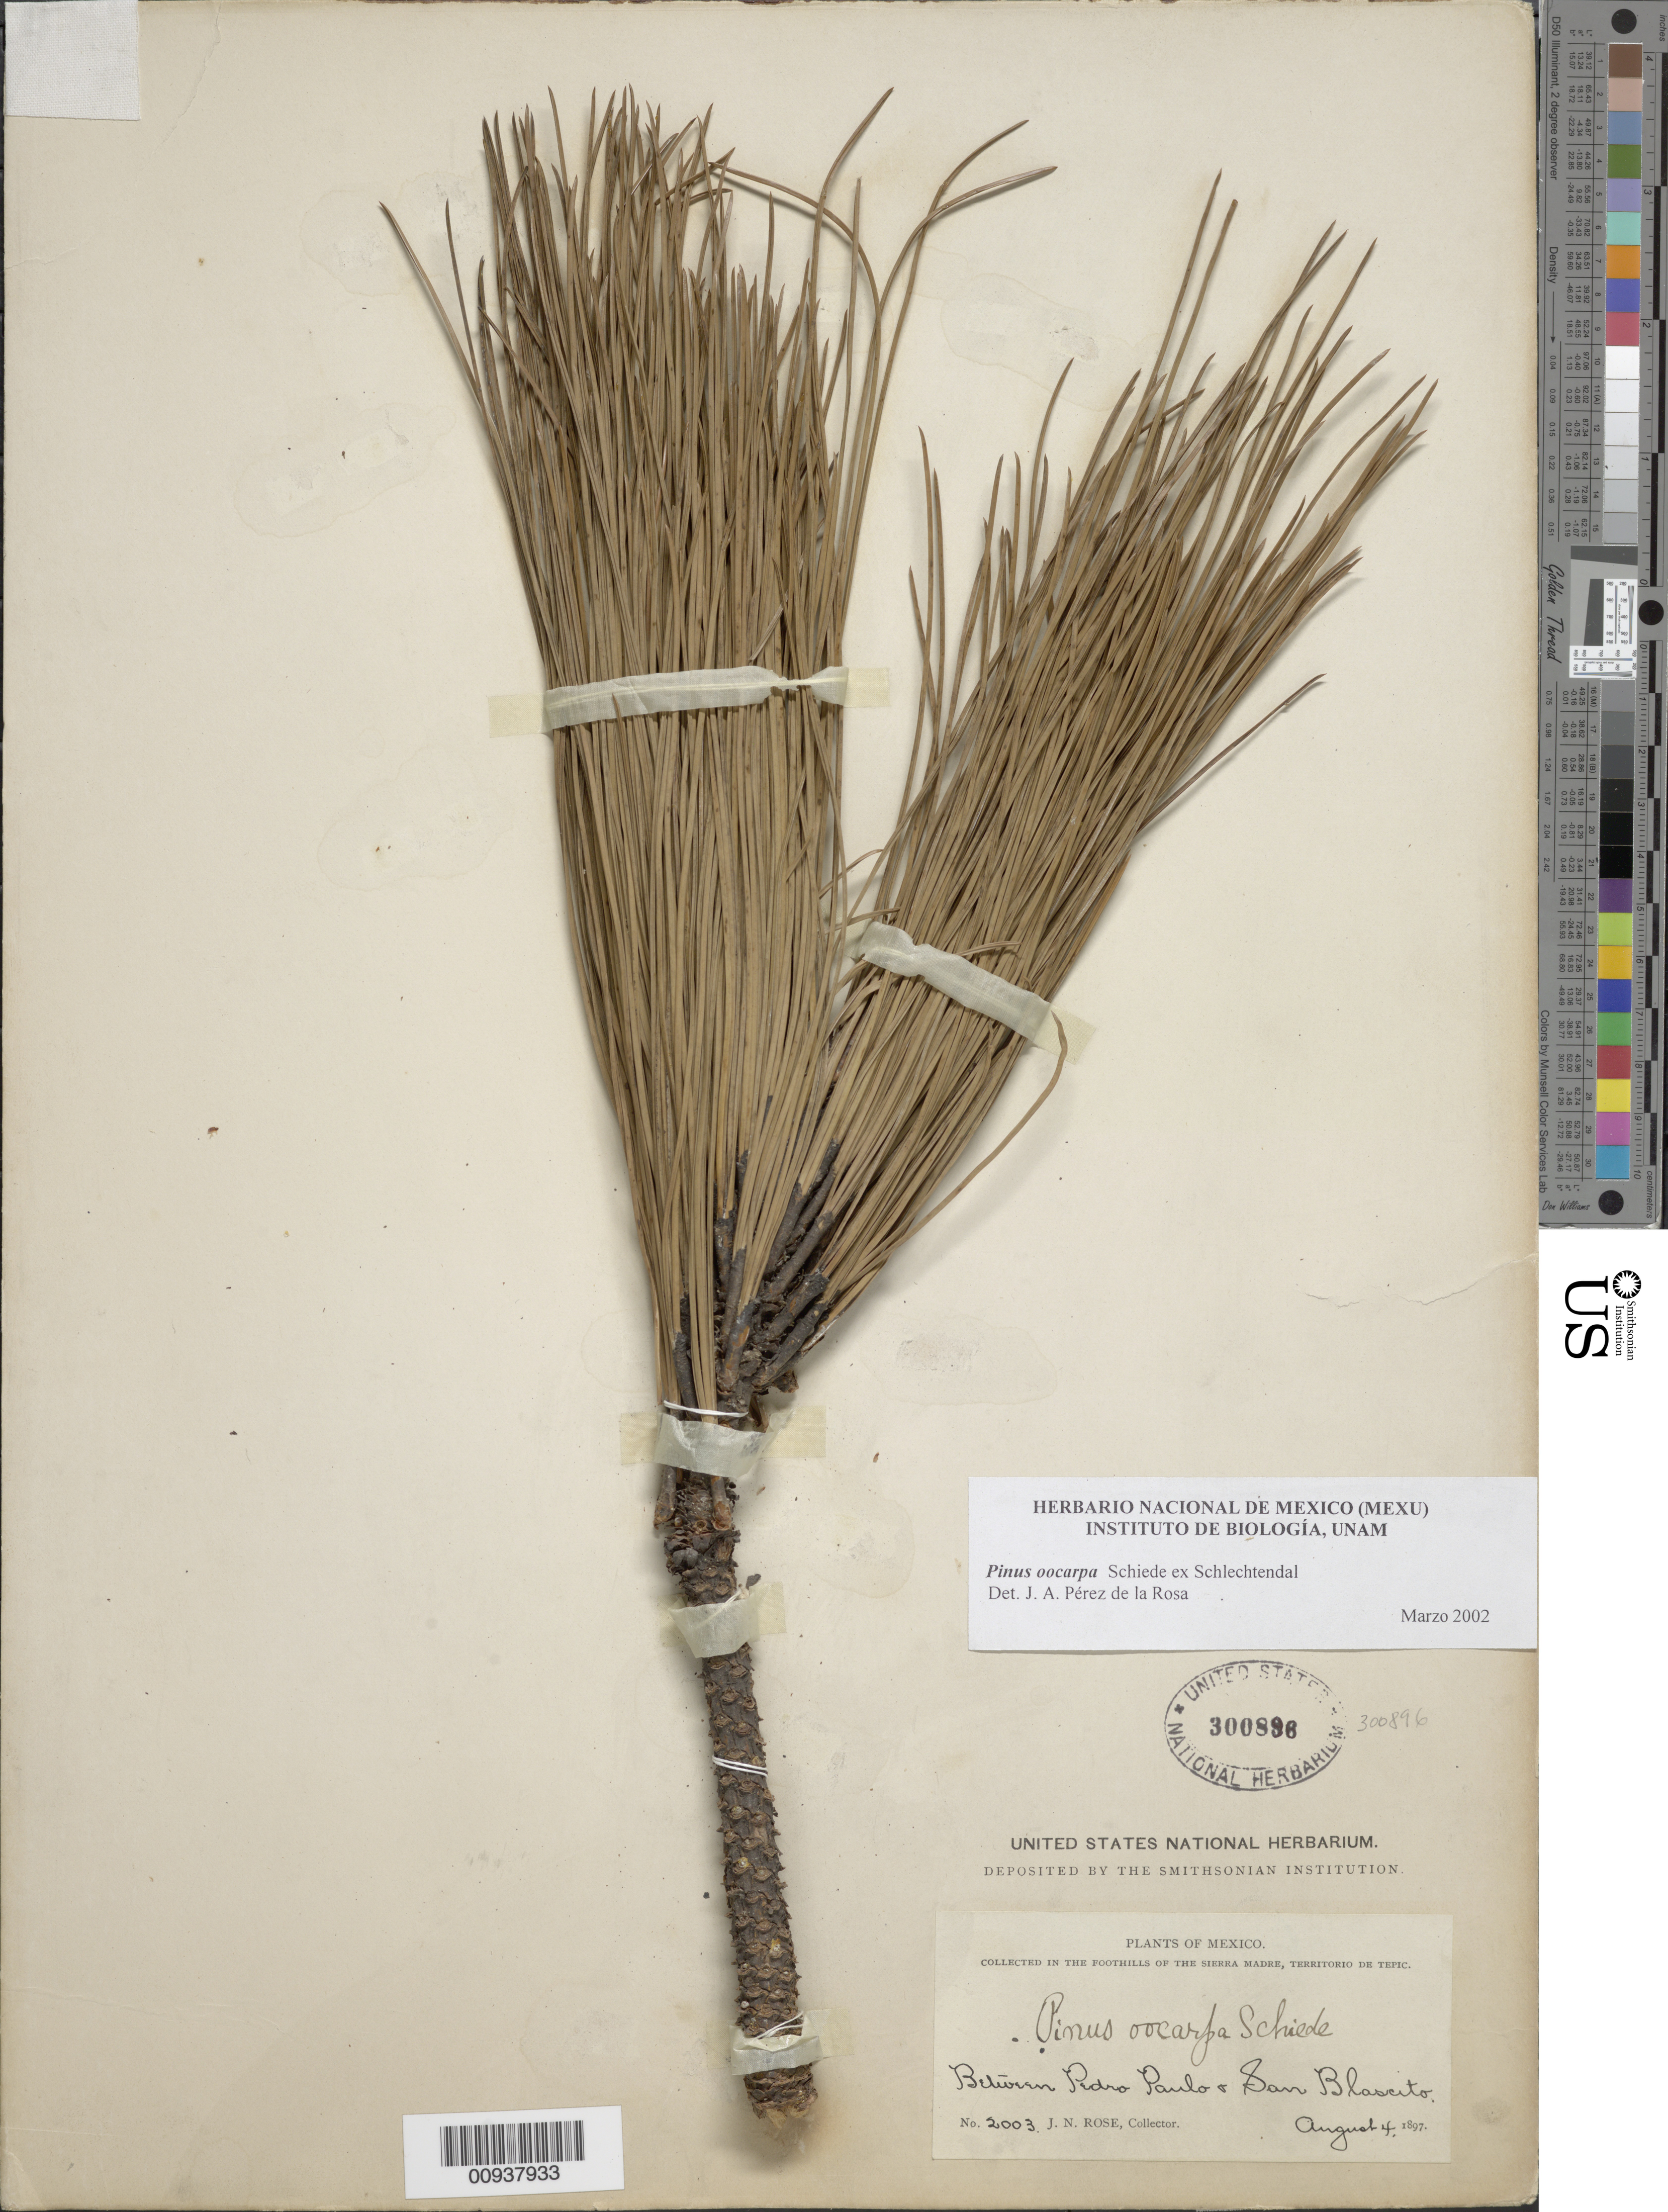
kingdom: Plantae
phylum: Tracheophyta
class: Pinopsida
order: Pinales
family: Pinaceae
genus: Pinus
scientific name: Pinus oocarpa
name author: Schiede ex Schltdl.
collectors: J. N. Rose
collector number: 2003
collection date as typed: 04 Aug 1897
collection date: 1897-08-04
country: Mexico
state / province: Nayarit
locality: Between Pedro Paulo & San Blascito in the Foothills of the Sierra Madre, Territorio de Tepic.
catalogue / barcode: US 300896